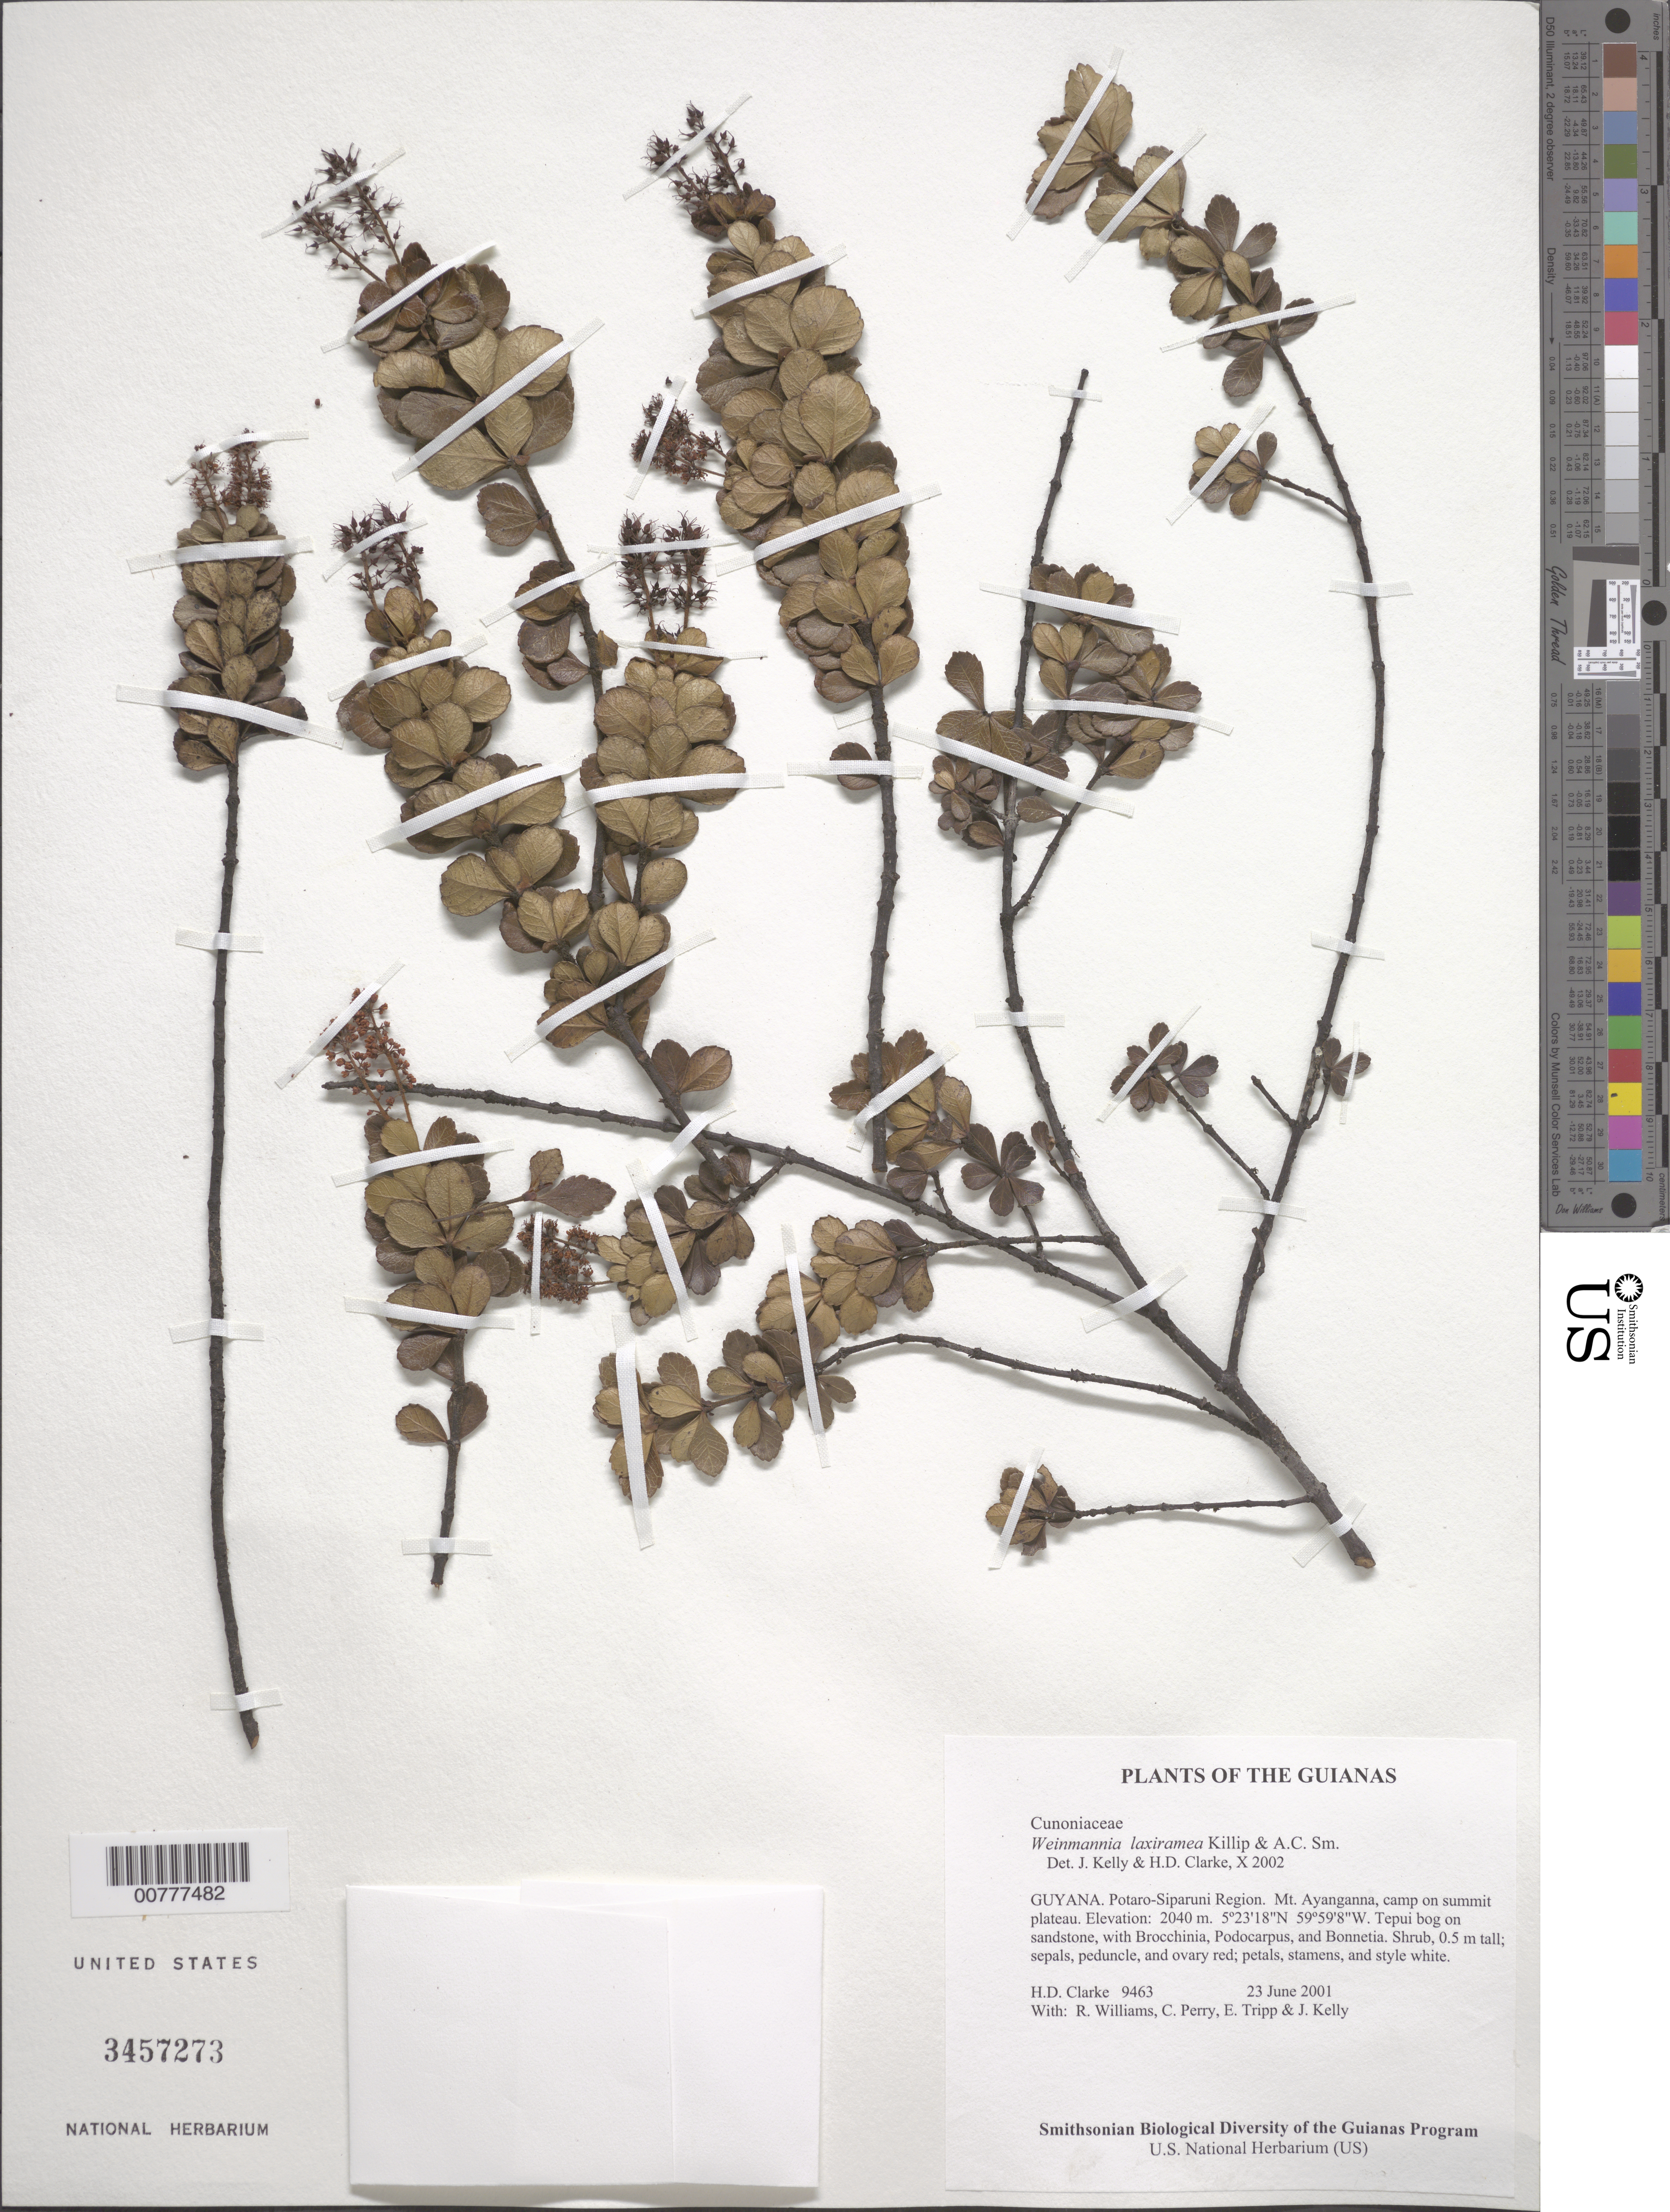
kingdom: Plantae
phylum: Tracheophyta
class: Magnoliopsida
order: Oxalidales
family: Cunoniaceae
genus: Weinmannia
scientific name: Weinmannia laxiramea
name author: Killip & A.C. Sm.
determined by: Clarke, H. D.; Kelly, J.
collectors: H. D. Clarke, R. Williams, C. Perry, E. Tripp & J. Kelly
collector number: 9463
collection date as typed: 23 June 2001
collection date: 2001-06-23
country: Guyana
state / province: Potaro-Siparuni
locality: Mt. Ayanganna, camp on summit plateau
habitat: Tepui bog on sandstone, with Brocchinia, Podocarpus, and Bonnetia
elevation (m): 2040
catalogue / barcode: US 3457273